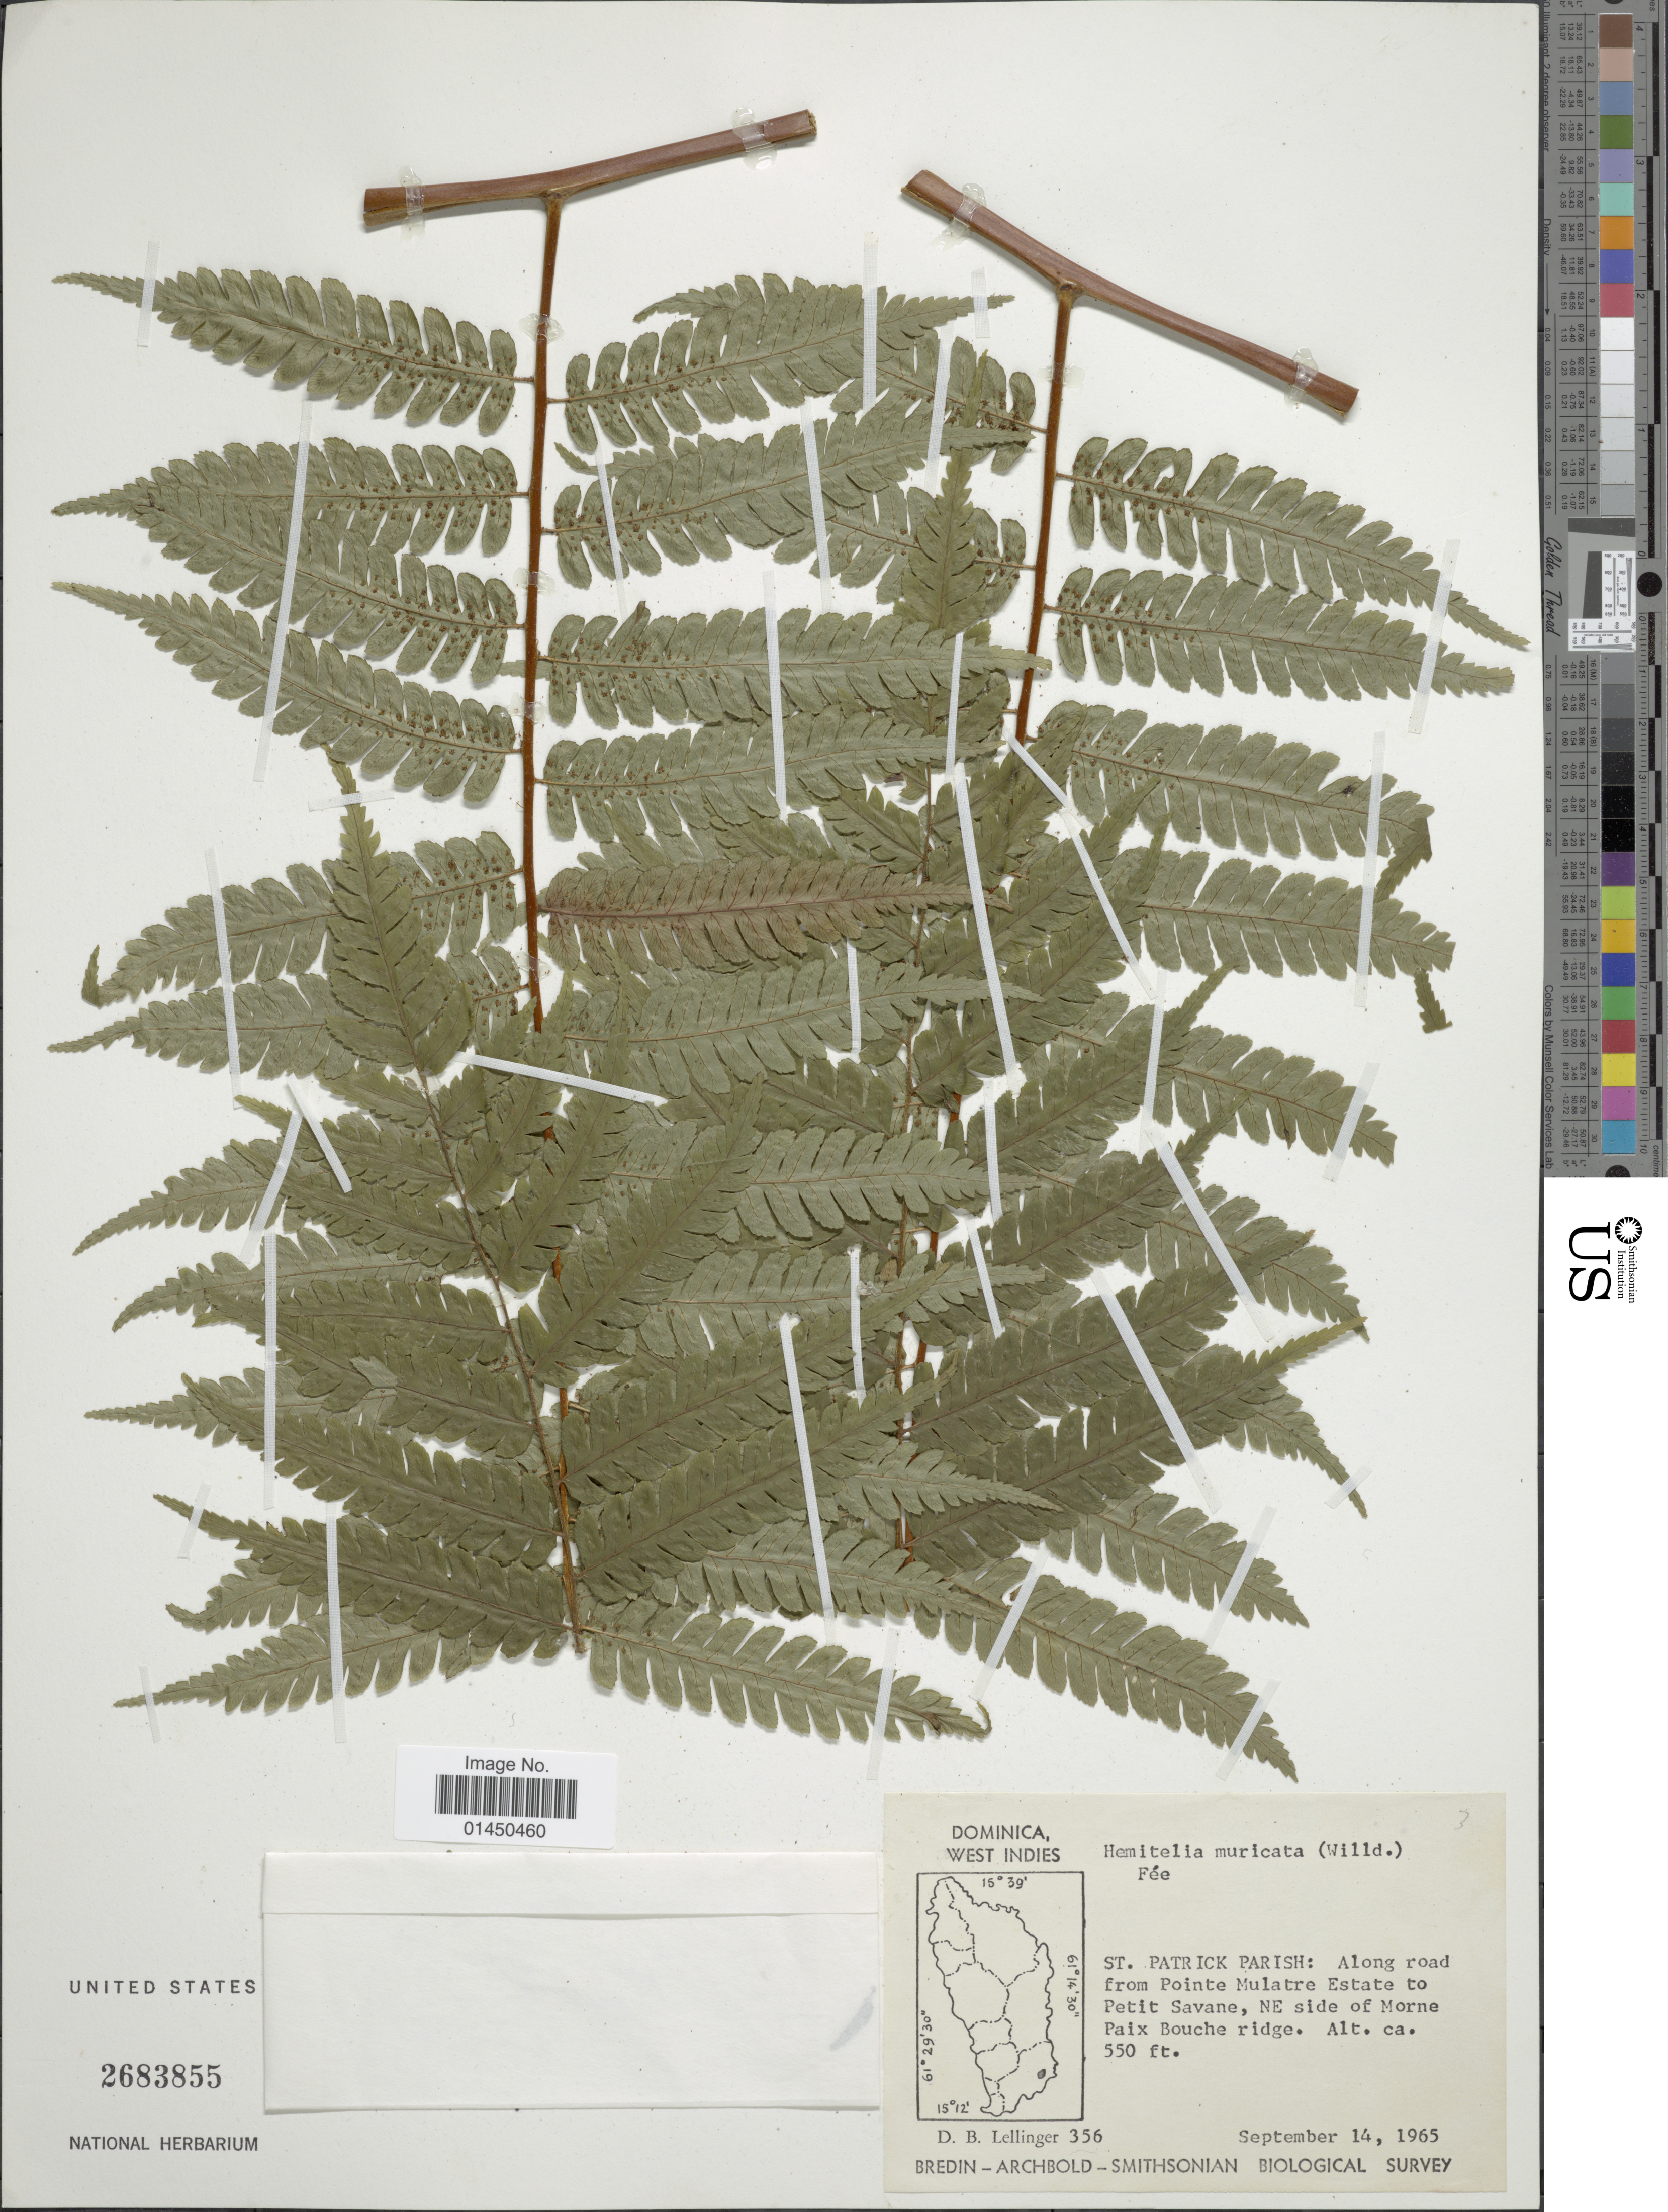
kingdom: Plantae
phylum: Tracheophyta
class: Polypodiopsida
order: Cyatheales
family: Cyatheaceae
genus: Cyathea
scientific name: Cyathea muricata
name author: (Willd.) Fée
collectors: D. B. Lellinger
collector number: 356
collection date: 1965-09-14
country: Dominica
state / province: St. Patrick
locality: Along road from Pointe Mulatre Estate to Petit Savane, NE side of Morne Paix Bouche ridge.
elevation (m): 168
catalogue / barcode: US 2683855